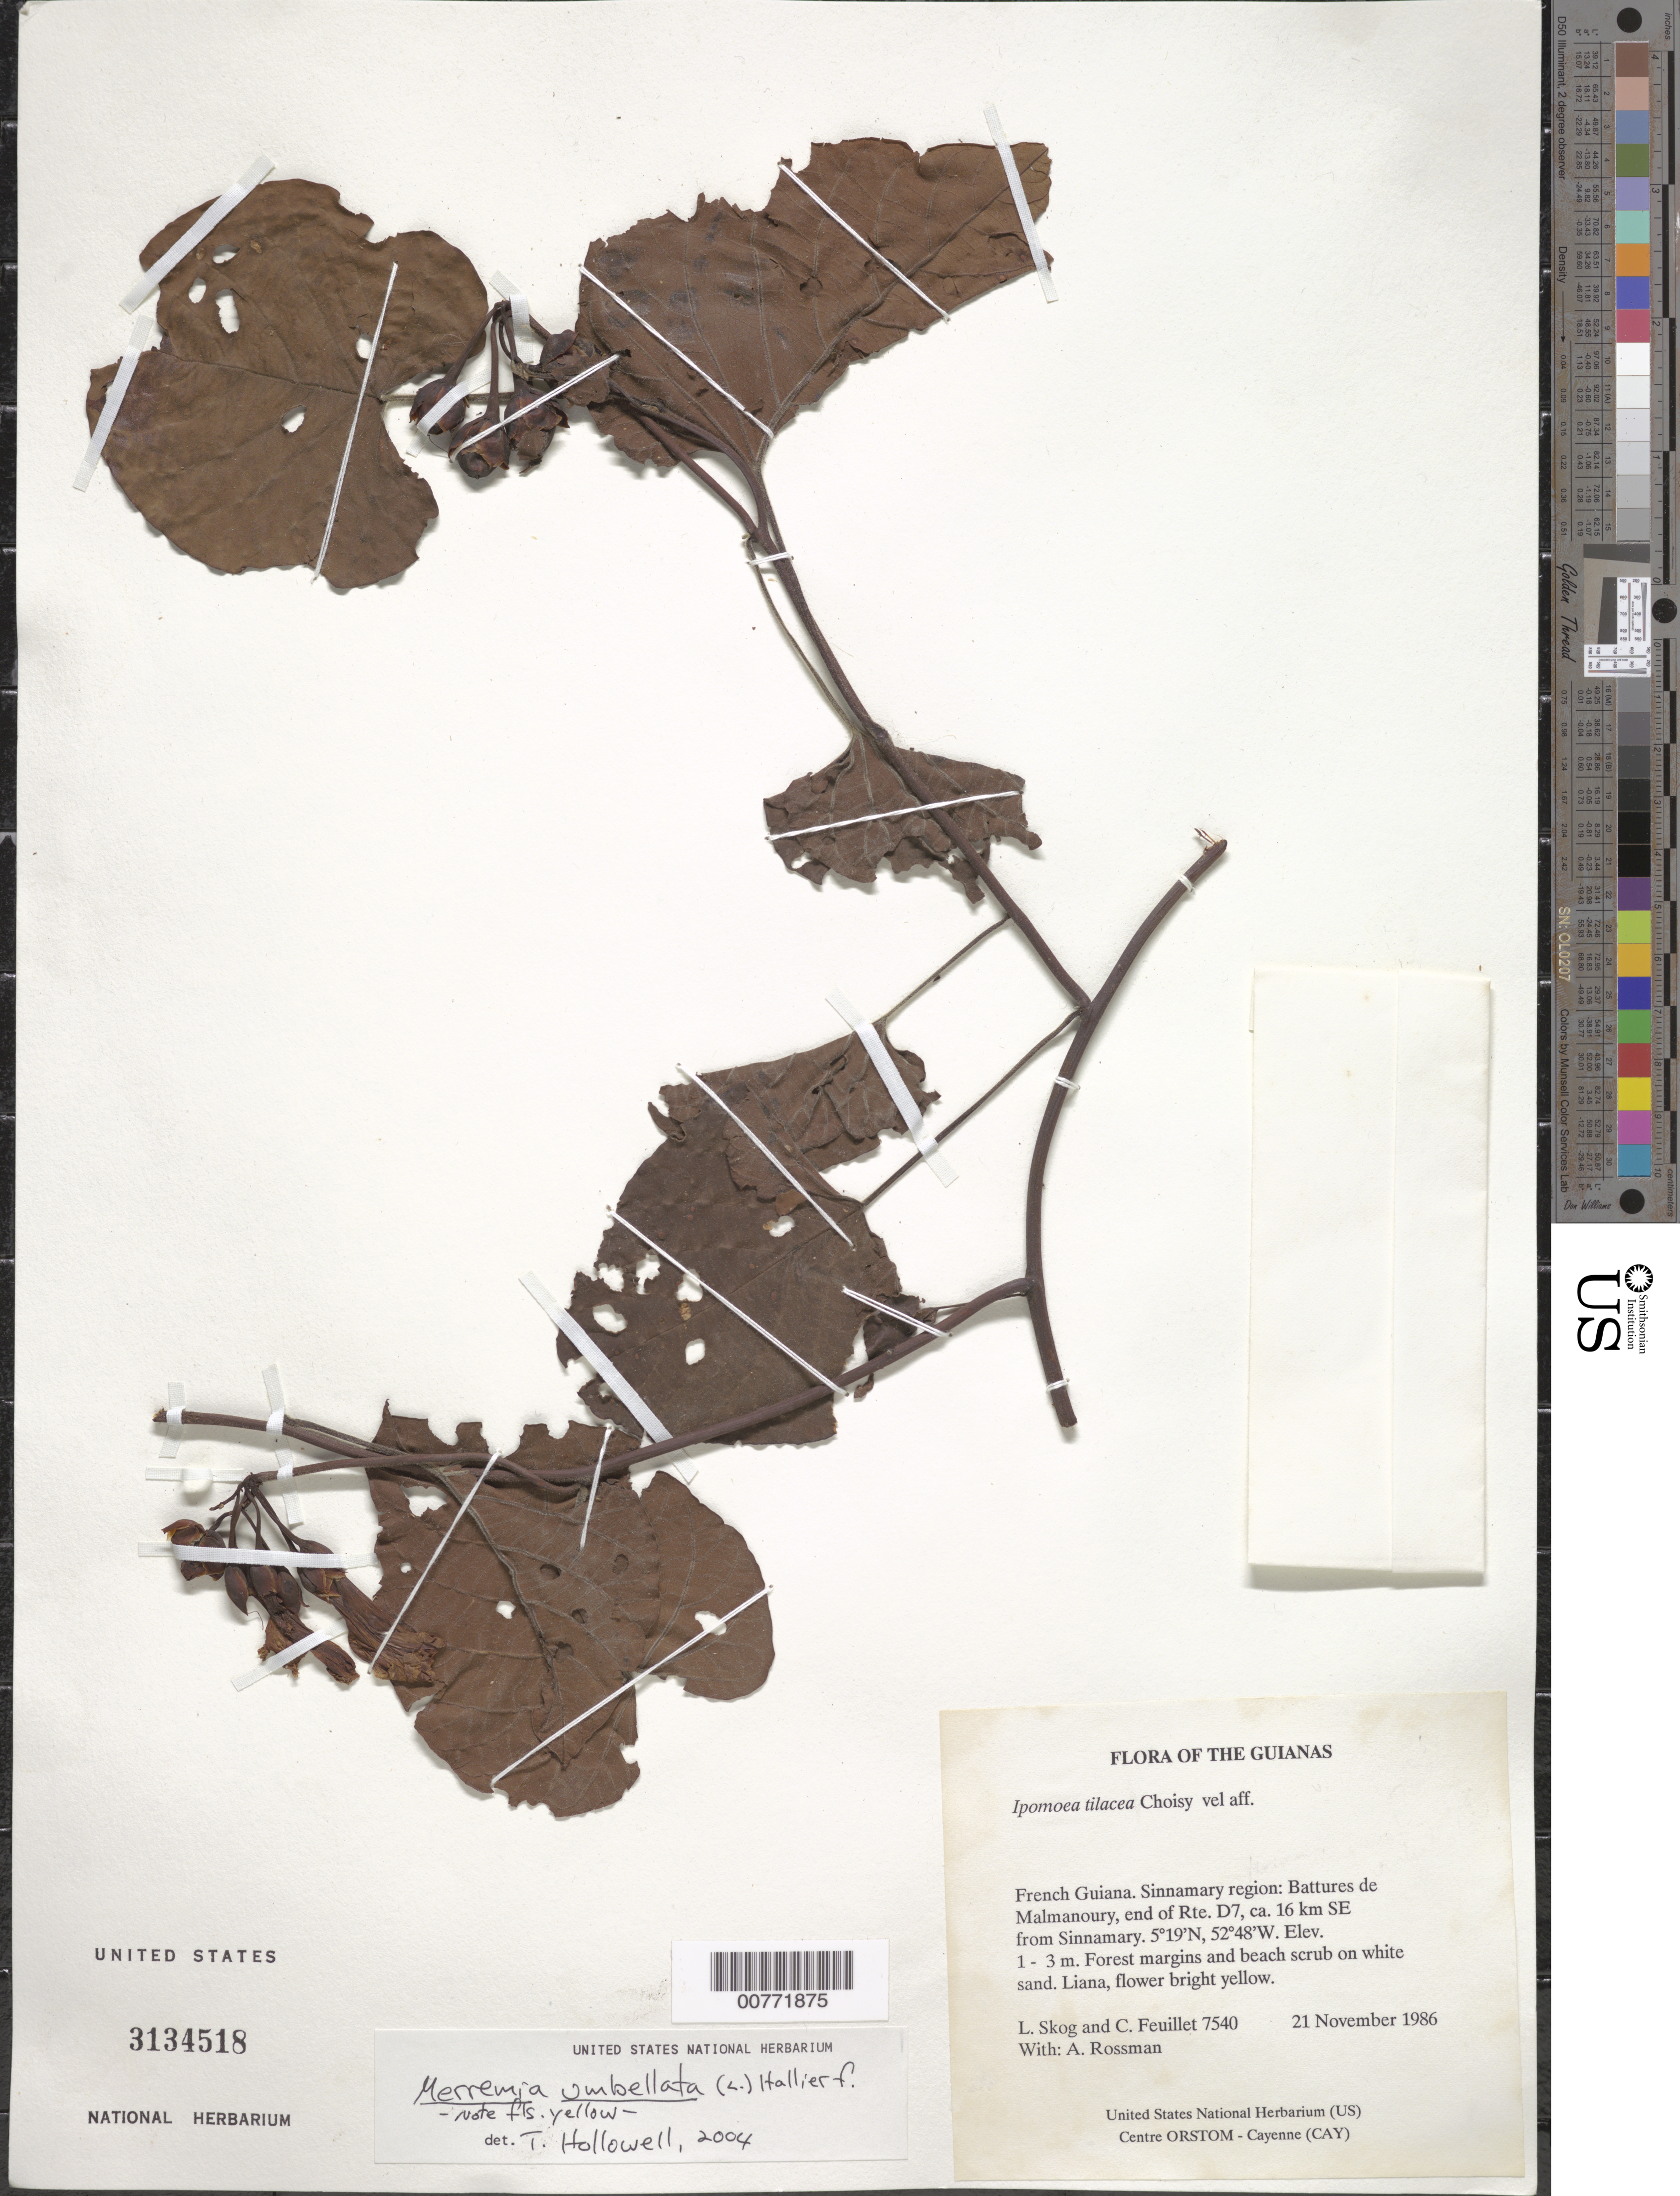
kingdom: Plantae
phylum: Tracheophyta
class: Magnoliopsida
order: Solanales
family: Convolvulaceae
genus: Merremia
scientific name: Merremia umbellata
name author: (L.) Hallier f.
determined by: Hollowell, T. H., (BOT), Smithsonian Institution - National Museum of Natural History (UNITED STATES)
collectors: L. E. Skog, C. Feuillet & A. Rossman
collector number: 7540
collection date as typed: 21 November 1986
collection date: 1986-11-21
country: French Guiana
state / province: Cayenne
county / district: Sinnamary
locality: Battures de Malmanoury, end of Rte. D7, ±16 km SE from Sinnamary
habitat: Forest margins and beach scrub on white sand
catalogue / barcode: US 3134518